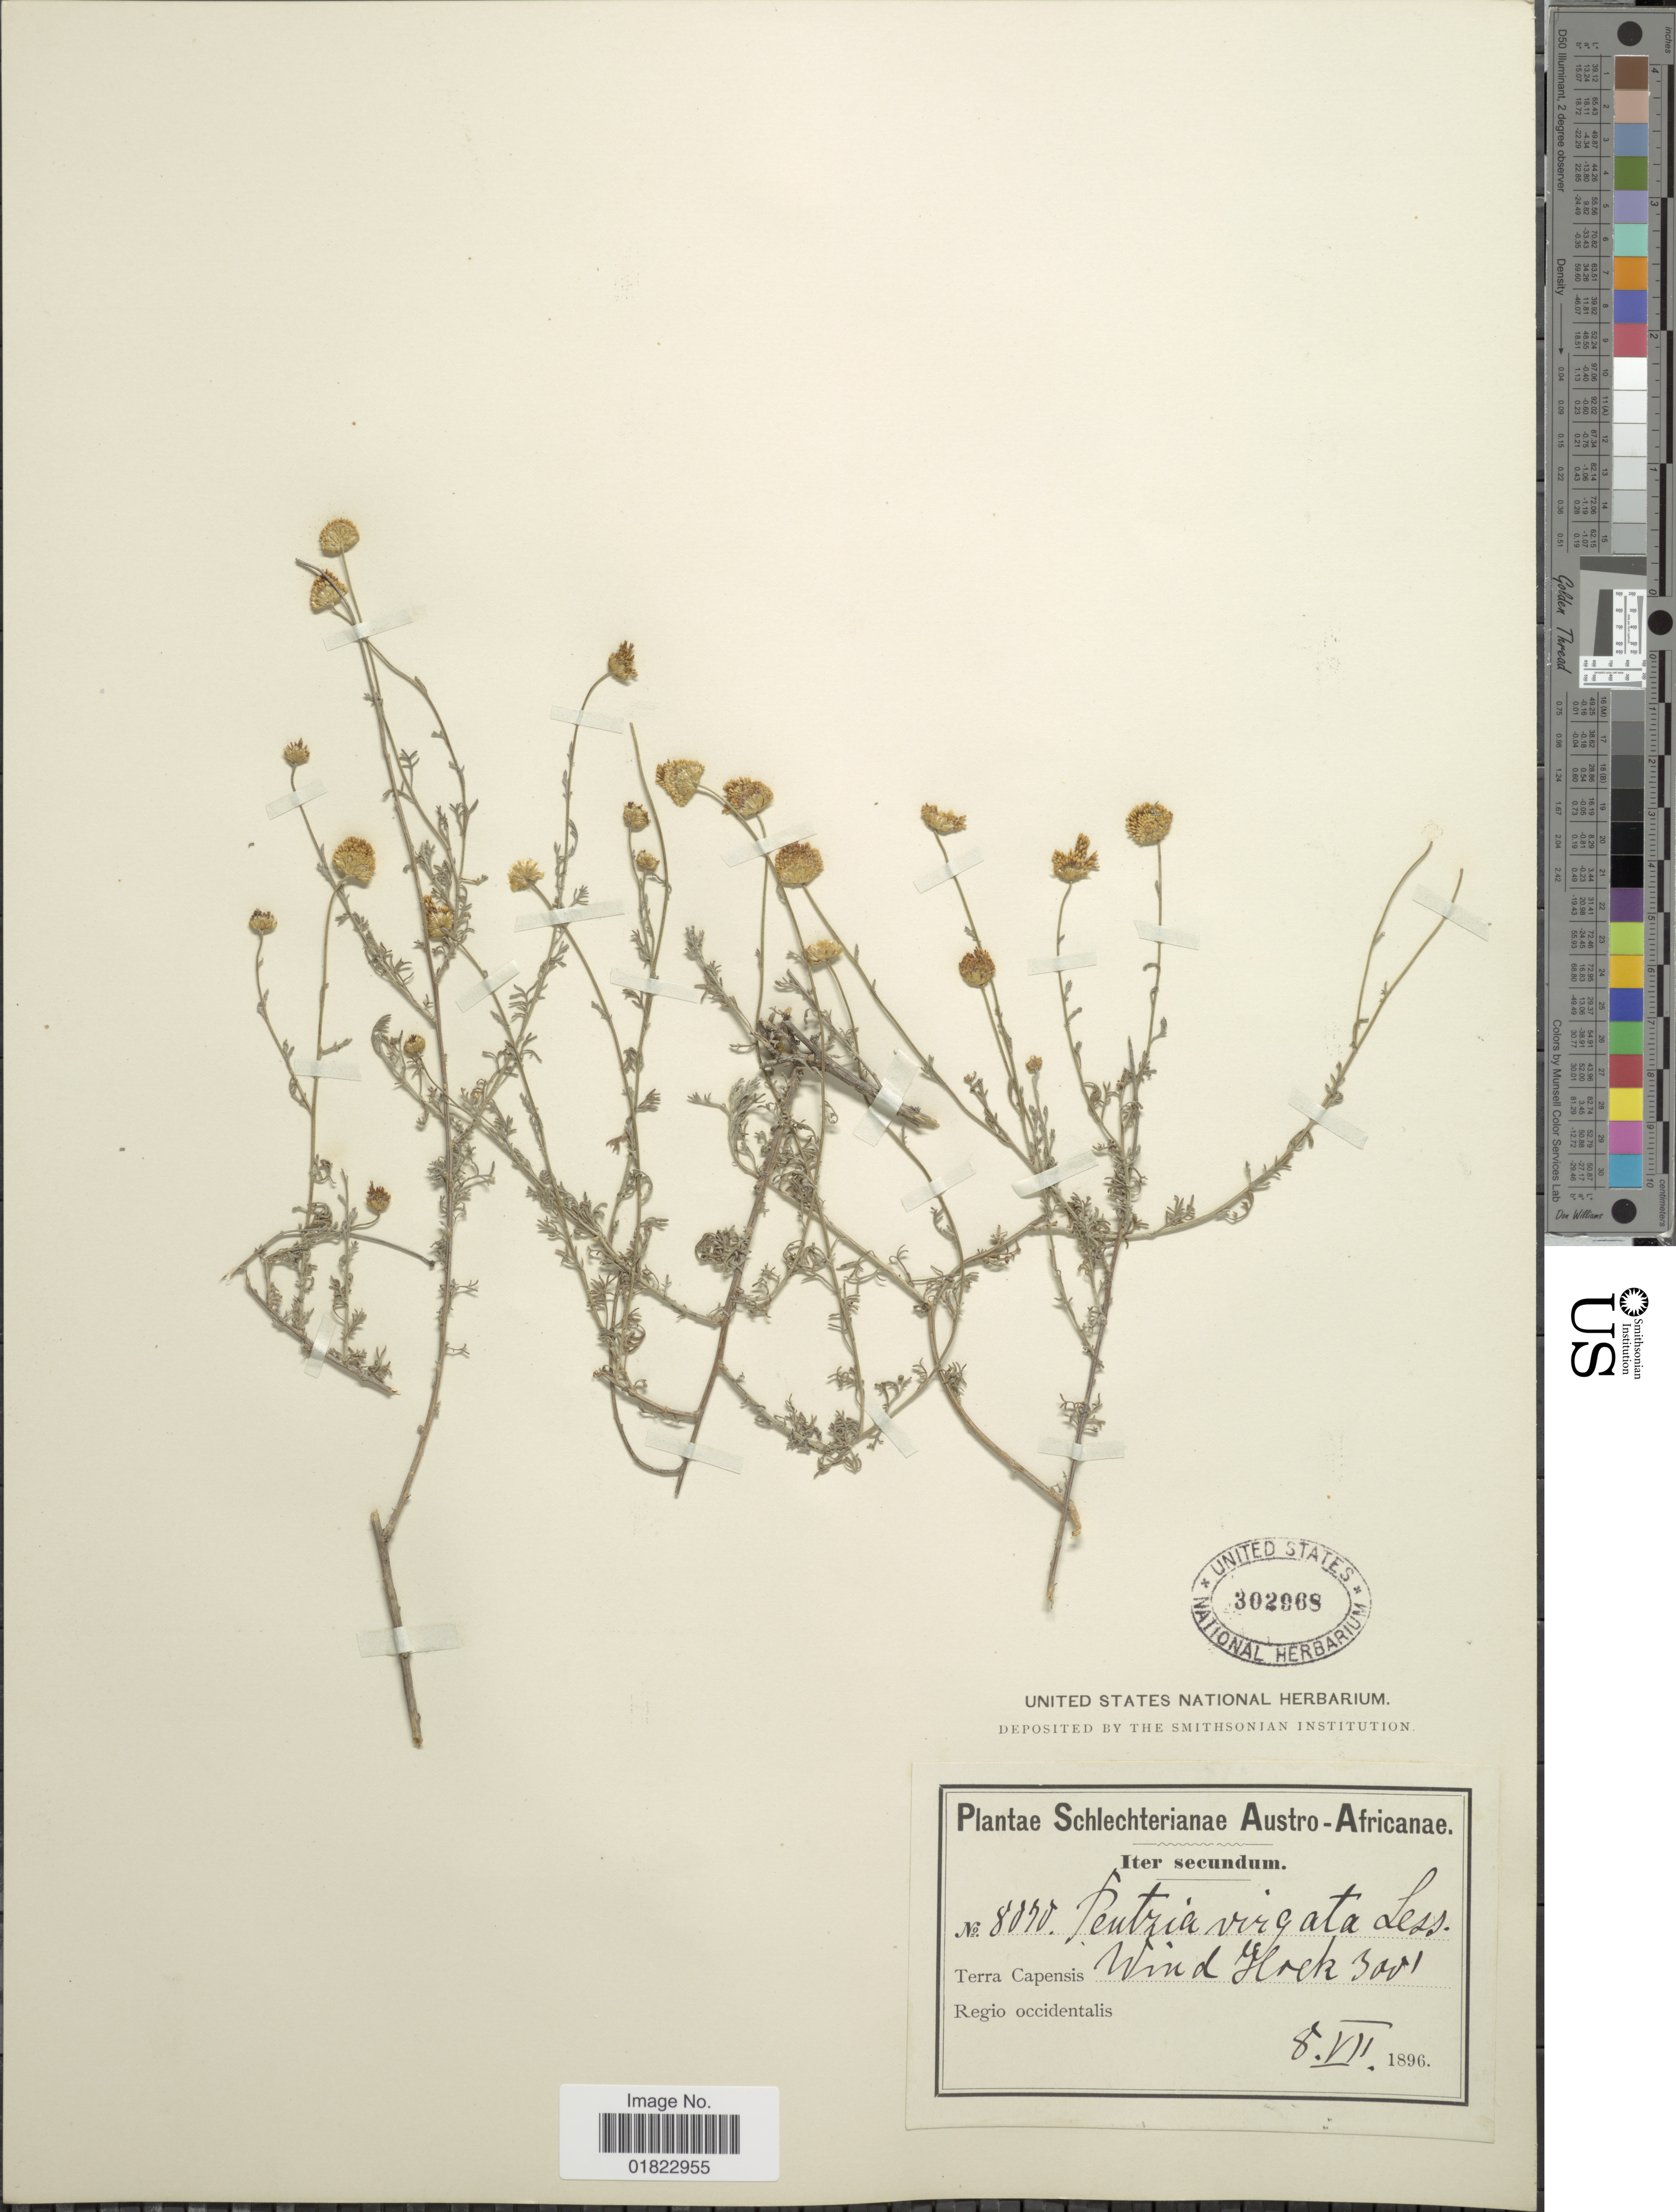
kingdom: Plantae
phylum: Tracheophyta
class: Magnoliopsida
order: Asterales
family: Asteraceae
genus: Pentzia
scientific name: Pentzia virgata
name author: Less.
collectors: Schlechter, --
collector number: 8070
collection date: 1896-07-08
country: South Africa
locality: Austro-Africanae. Terra Capensis, Wind Hoek. Regio occidentalis.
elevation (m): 91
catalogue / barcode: US 302968